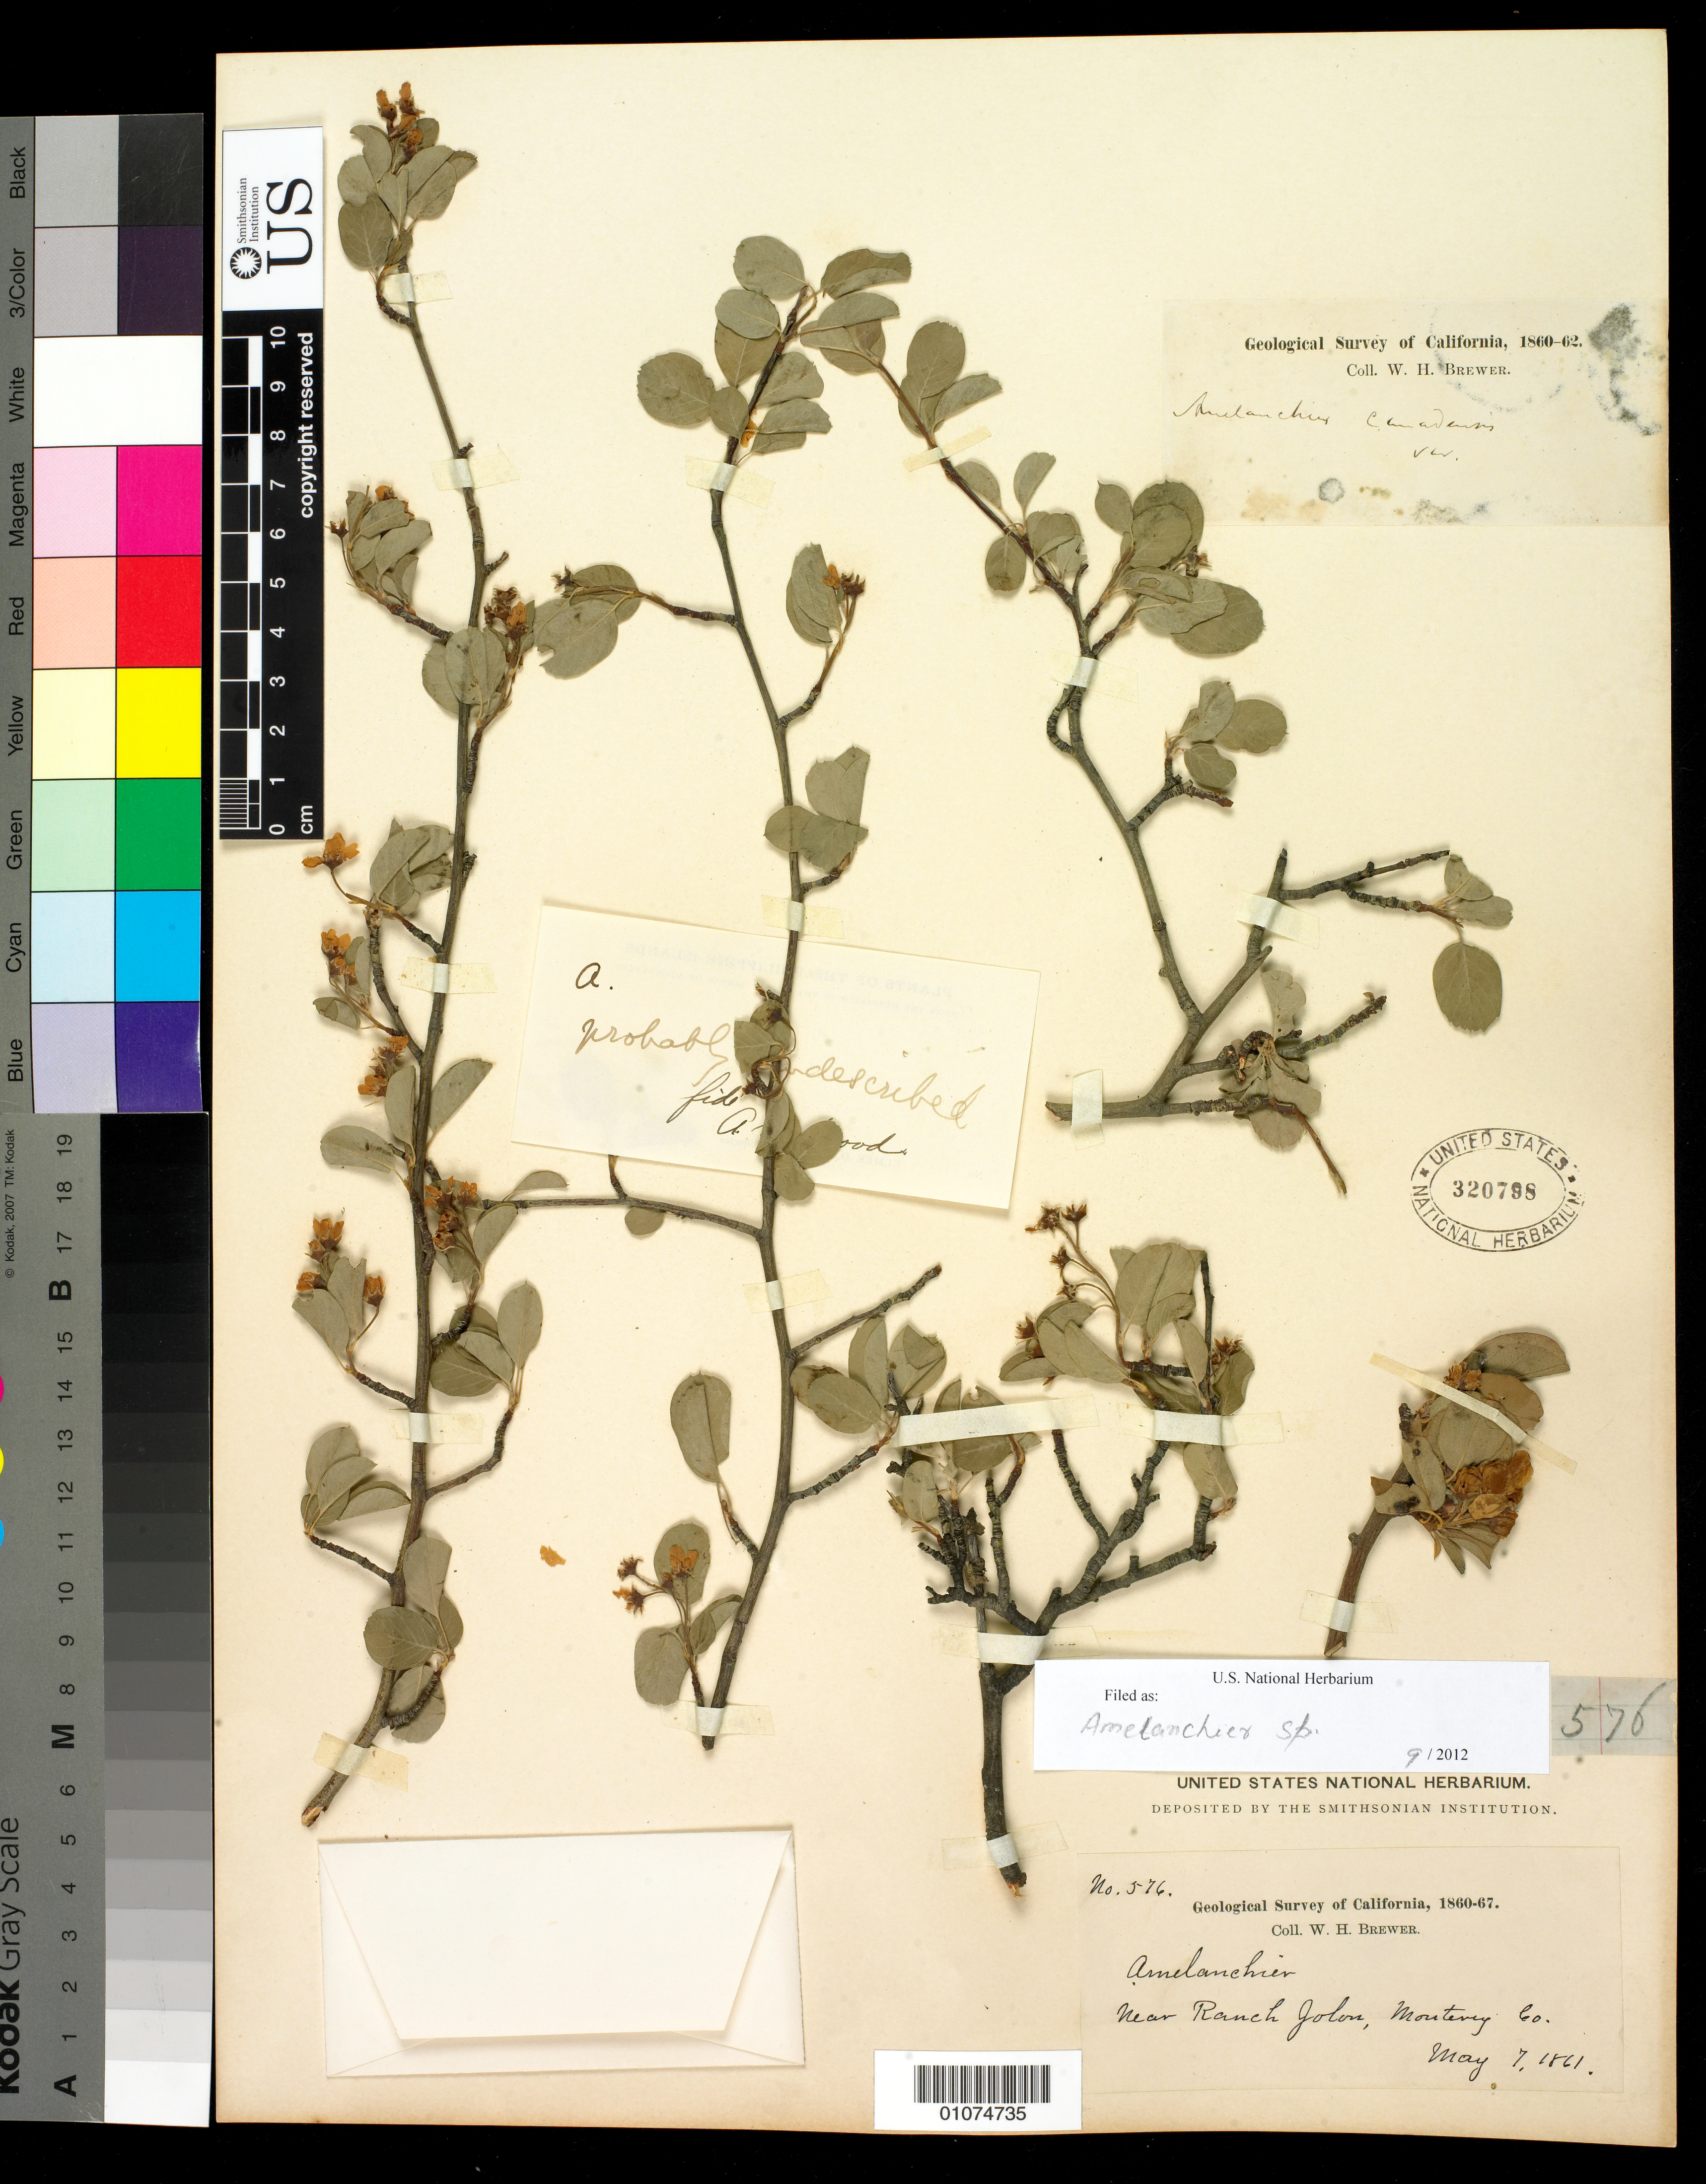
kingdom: Plantae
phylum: Tracheophyta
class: Magnoliopsida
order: Rosales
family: Rosaceae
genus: Amelanchier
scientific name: Amelanchier sp.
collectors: W. H. Brewer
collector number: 576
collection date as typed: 07 May 1861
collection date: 1861-05-07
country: United States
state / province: California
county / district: Monterey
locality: Near Ranch Jolon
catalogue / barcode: US 320798